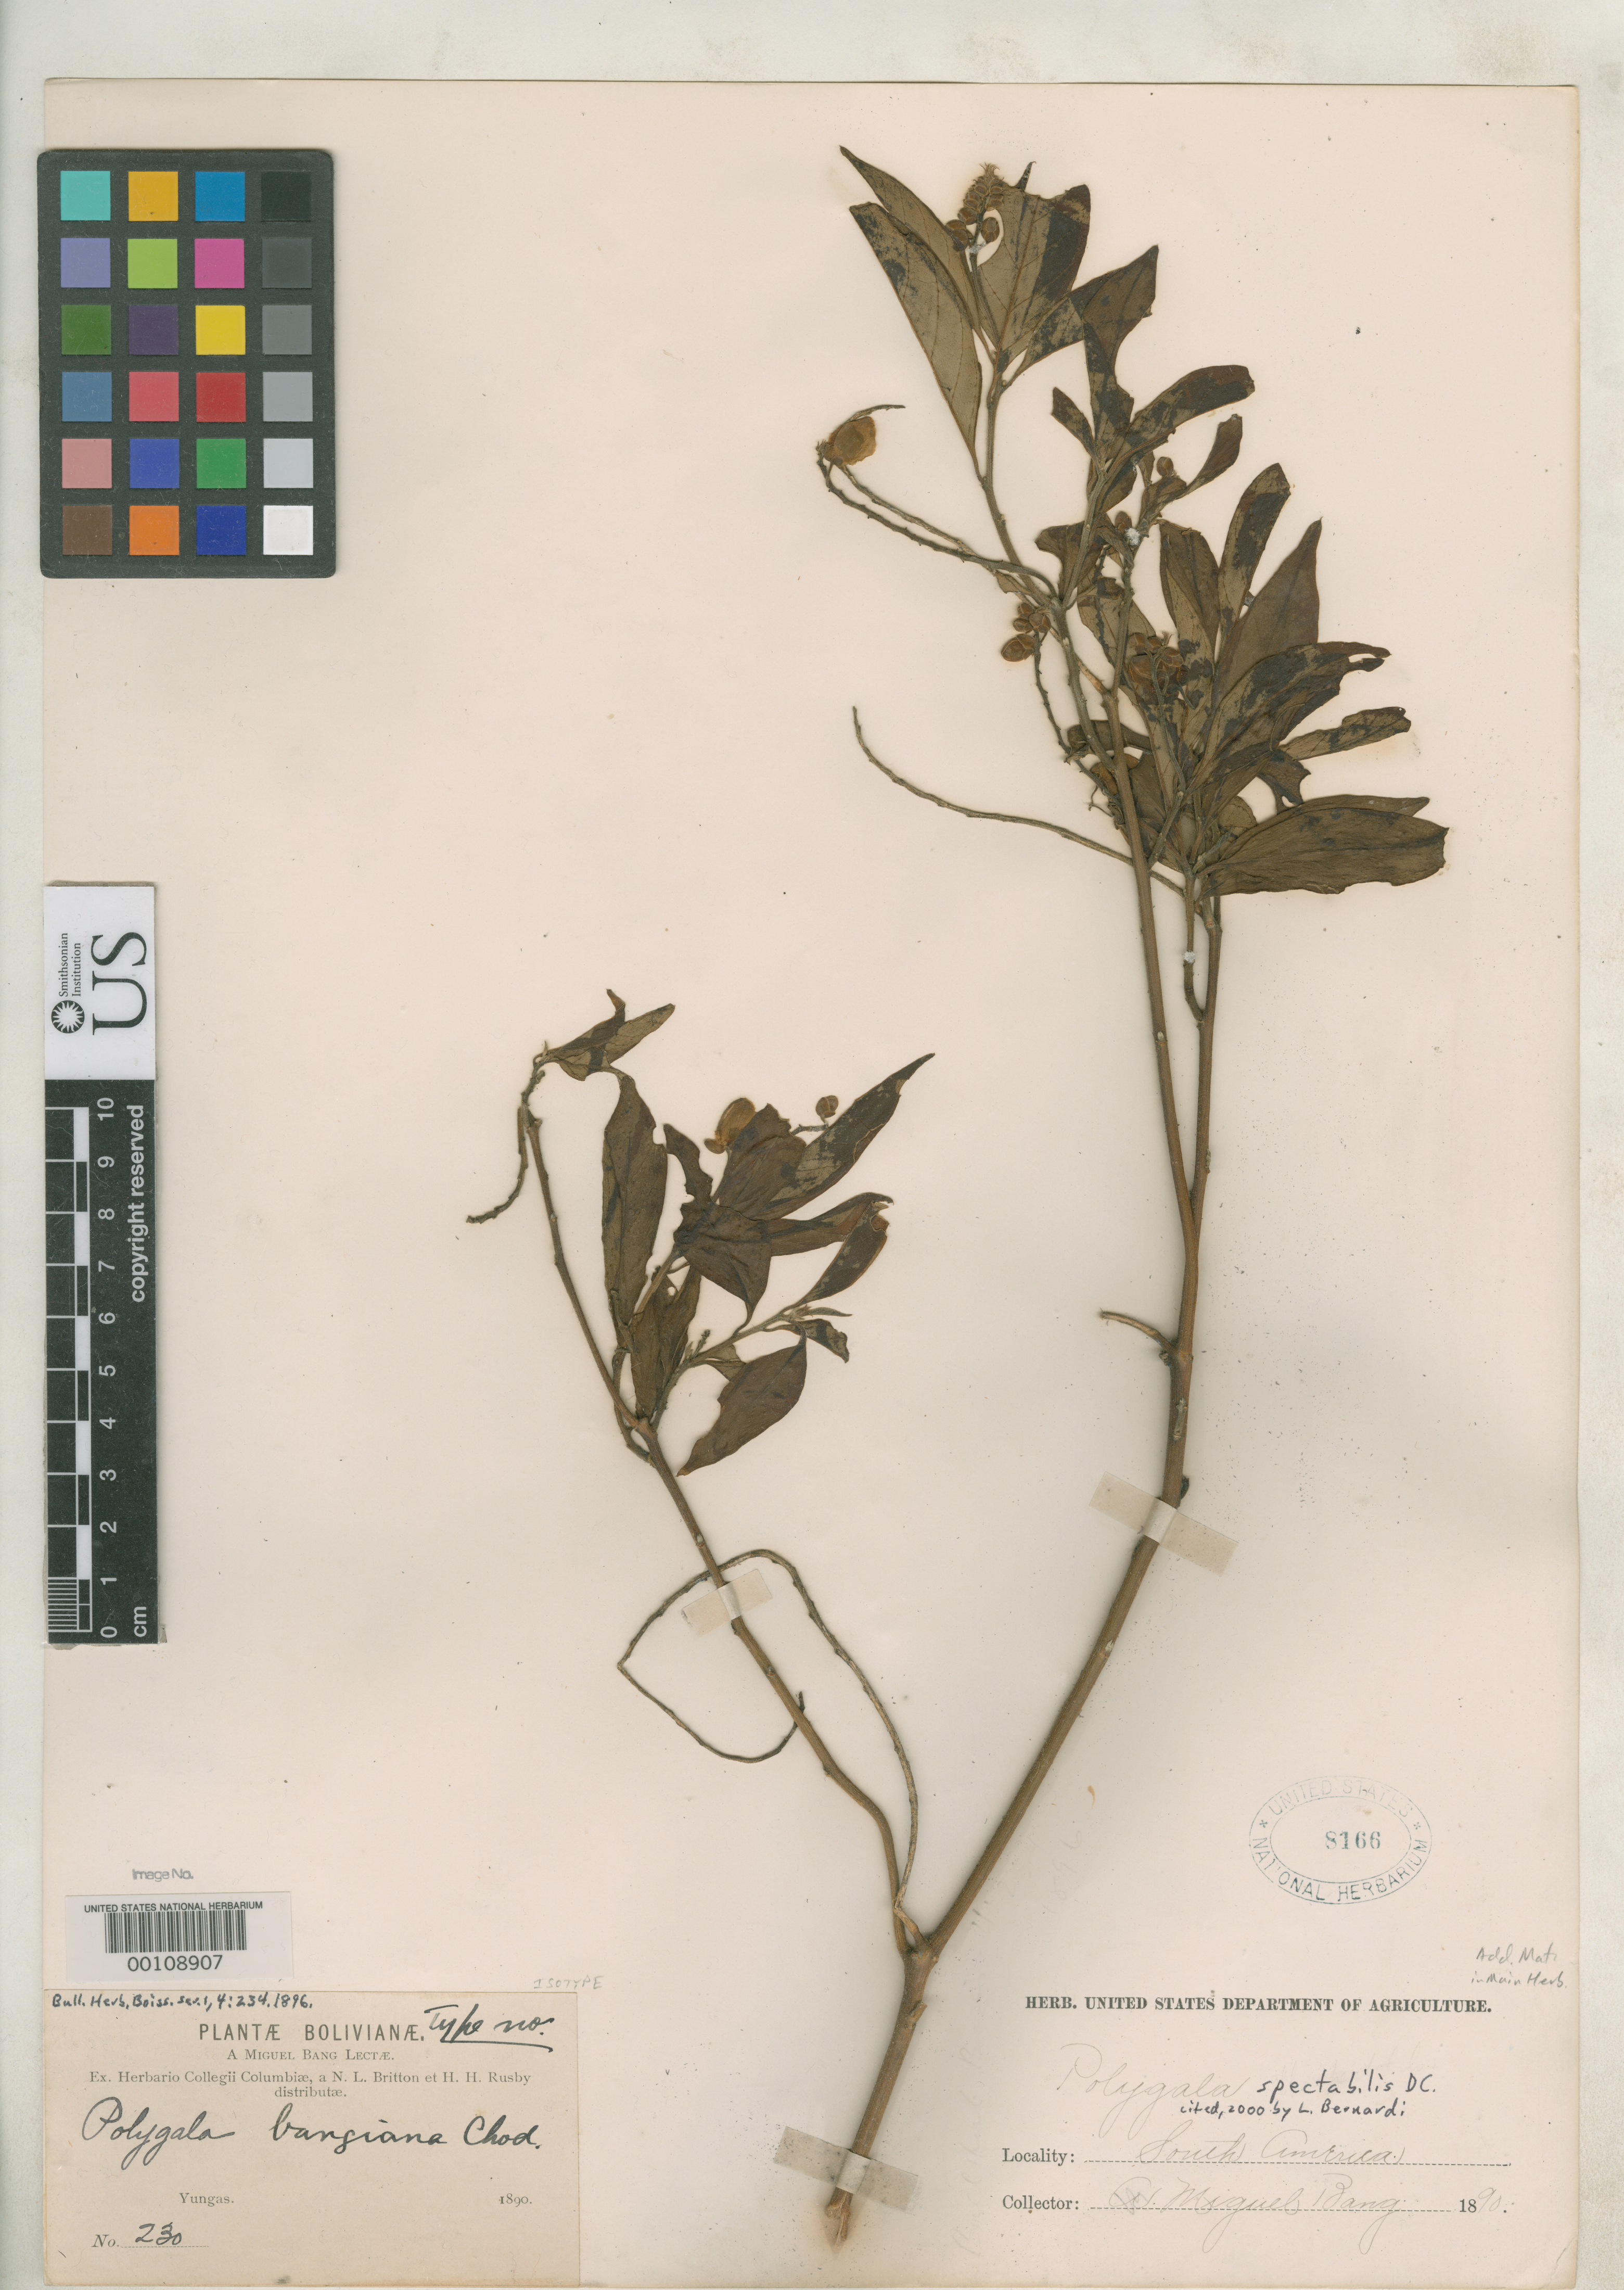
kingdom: Plantae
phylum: Tracheophyta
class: Magnoliopsida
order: Fabales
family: Polygalaceae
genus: Polygala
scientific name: Polygala bangiana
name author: Chodat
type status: Isotype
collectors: M. Bang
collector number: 230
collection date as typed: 1890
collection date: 1890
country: Bolivia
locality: Yungas.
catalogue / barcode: US 8166